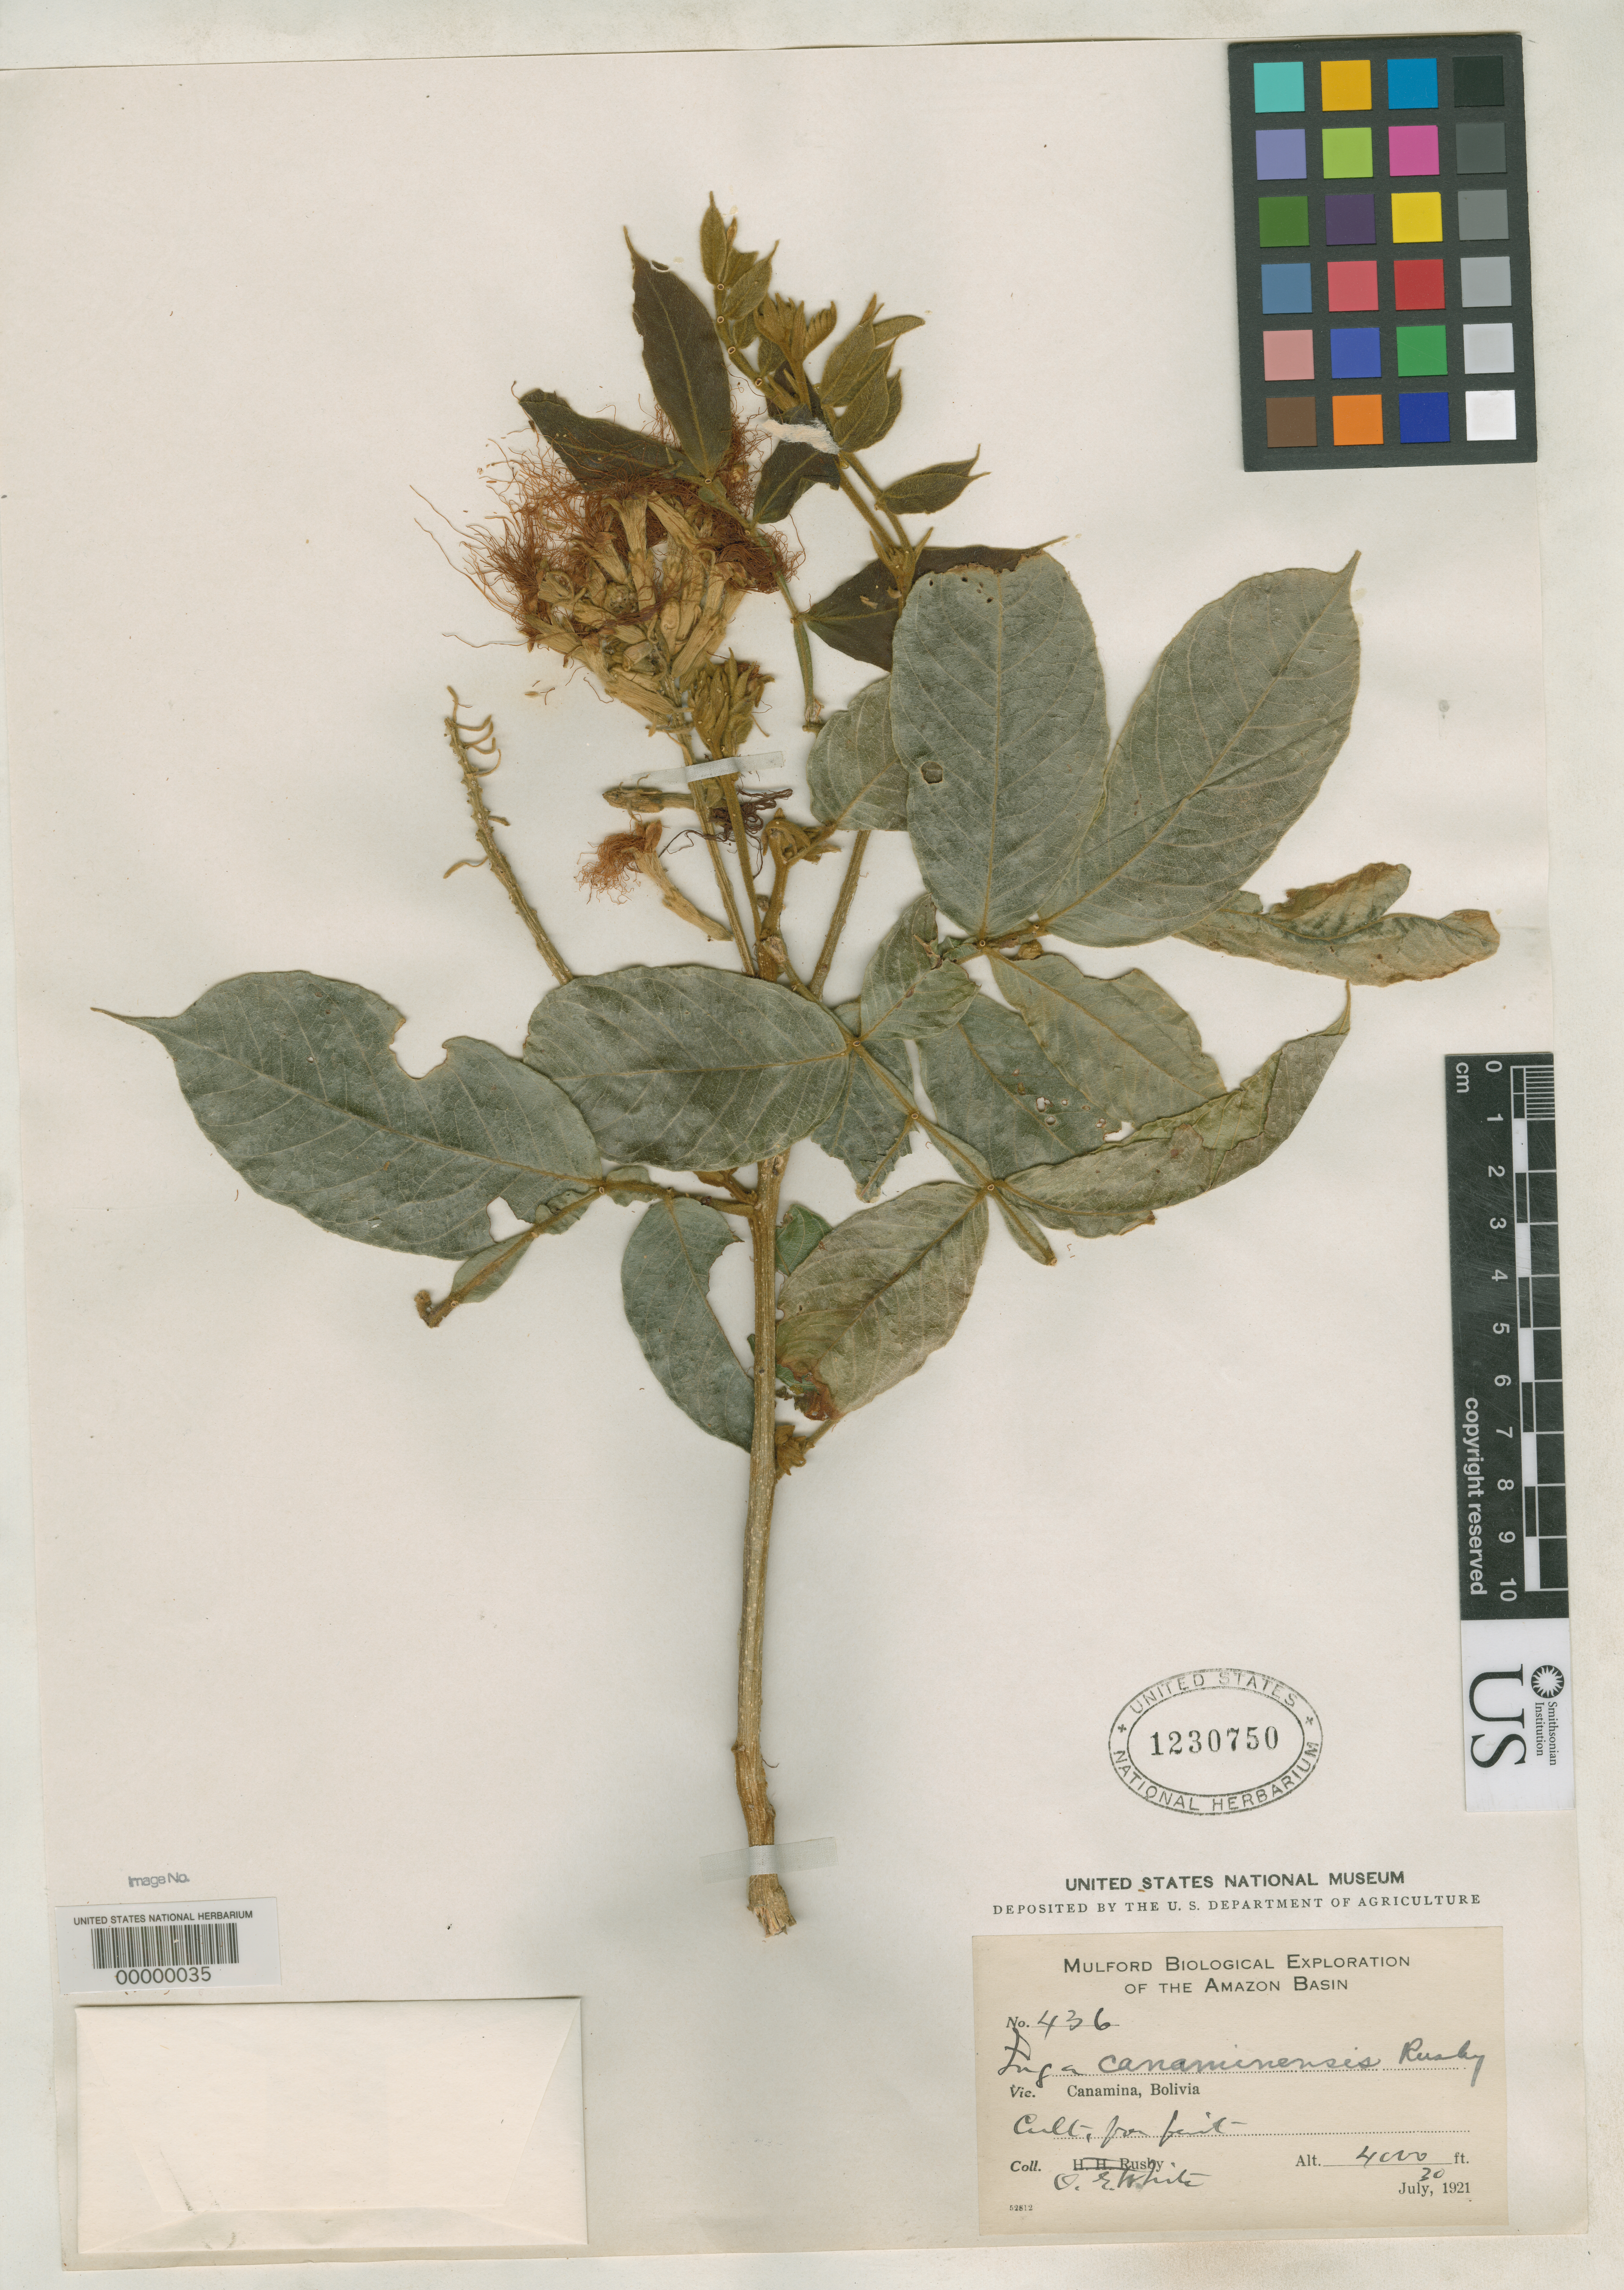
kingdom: Plantae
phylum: Tracheophyta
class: Magnoliopsida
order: Fabales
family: Fabaceae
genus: Inga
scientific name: Inga canaminensis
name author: Rusby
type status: Isotype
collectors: O. E. White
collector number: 436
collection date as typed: July 30, 1921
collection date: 1921-07-30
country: Bolivia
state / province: La Paz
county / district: Inquisivi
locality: Cañamina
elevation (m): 1219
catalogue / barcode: US 1230750